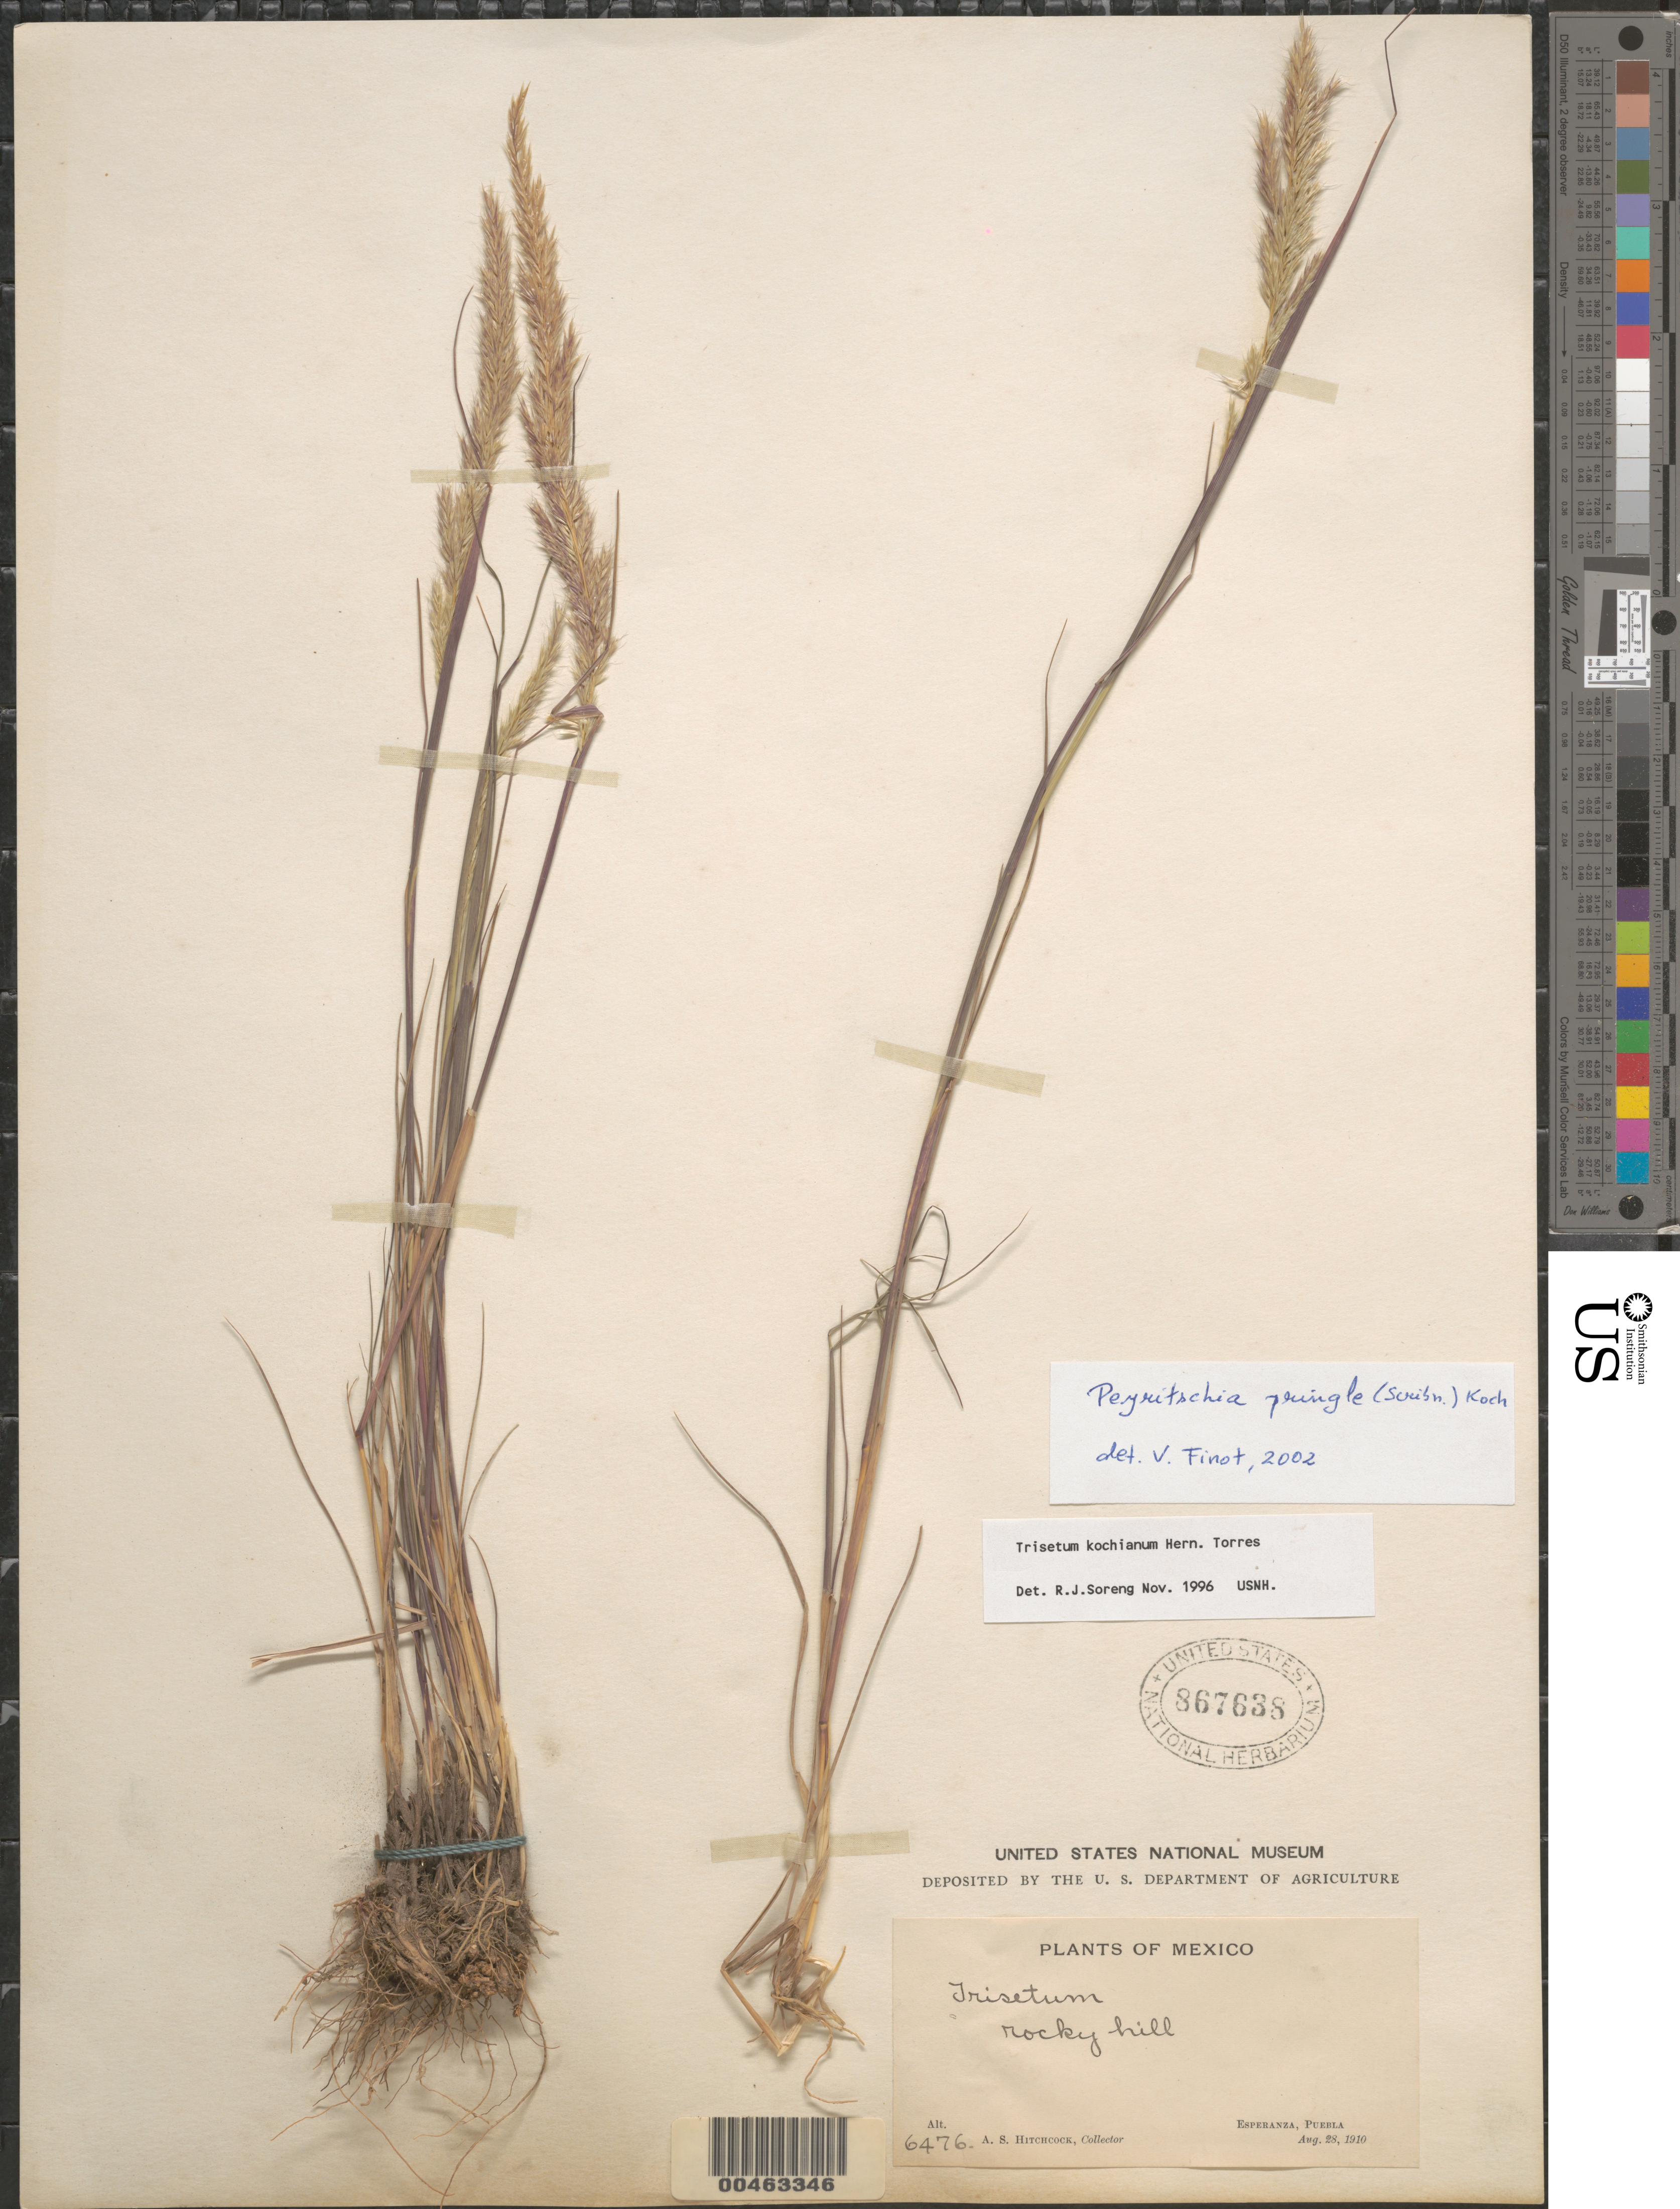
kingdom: Plantae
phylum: Tracheophyta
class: Liliopsida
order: Poales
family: Poaceae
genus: Peyritschia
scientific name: Peyritschia pringlei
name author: (Scribn.) S.D. Koch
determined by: Finot, V. L.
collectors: A. S. Hitchcock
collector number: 6476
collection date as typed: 28 Aug 1910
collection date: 1910-08-28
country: Mexico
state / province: Puebla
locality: Esperanza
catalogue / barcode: US 867638